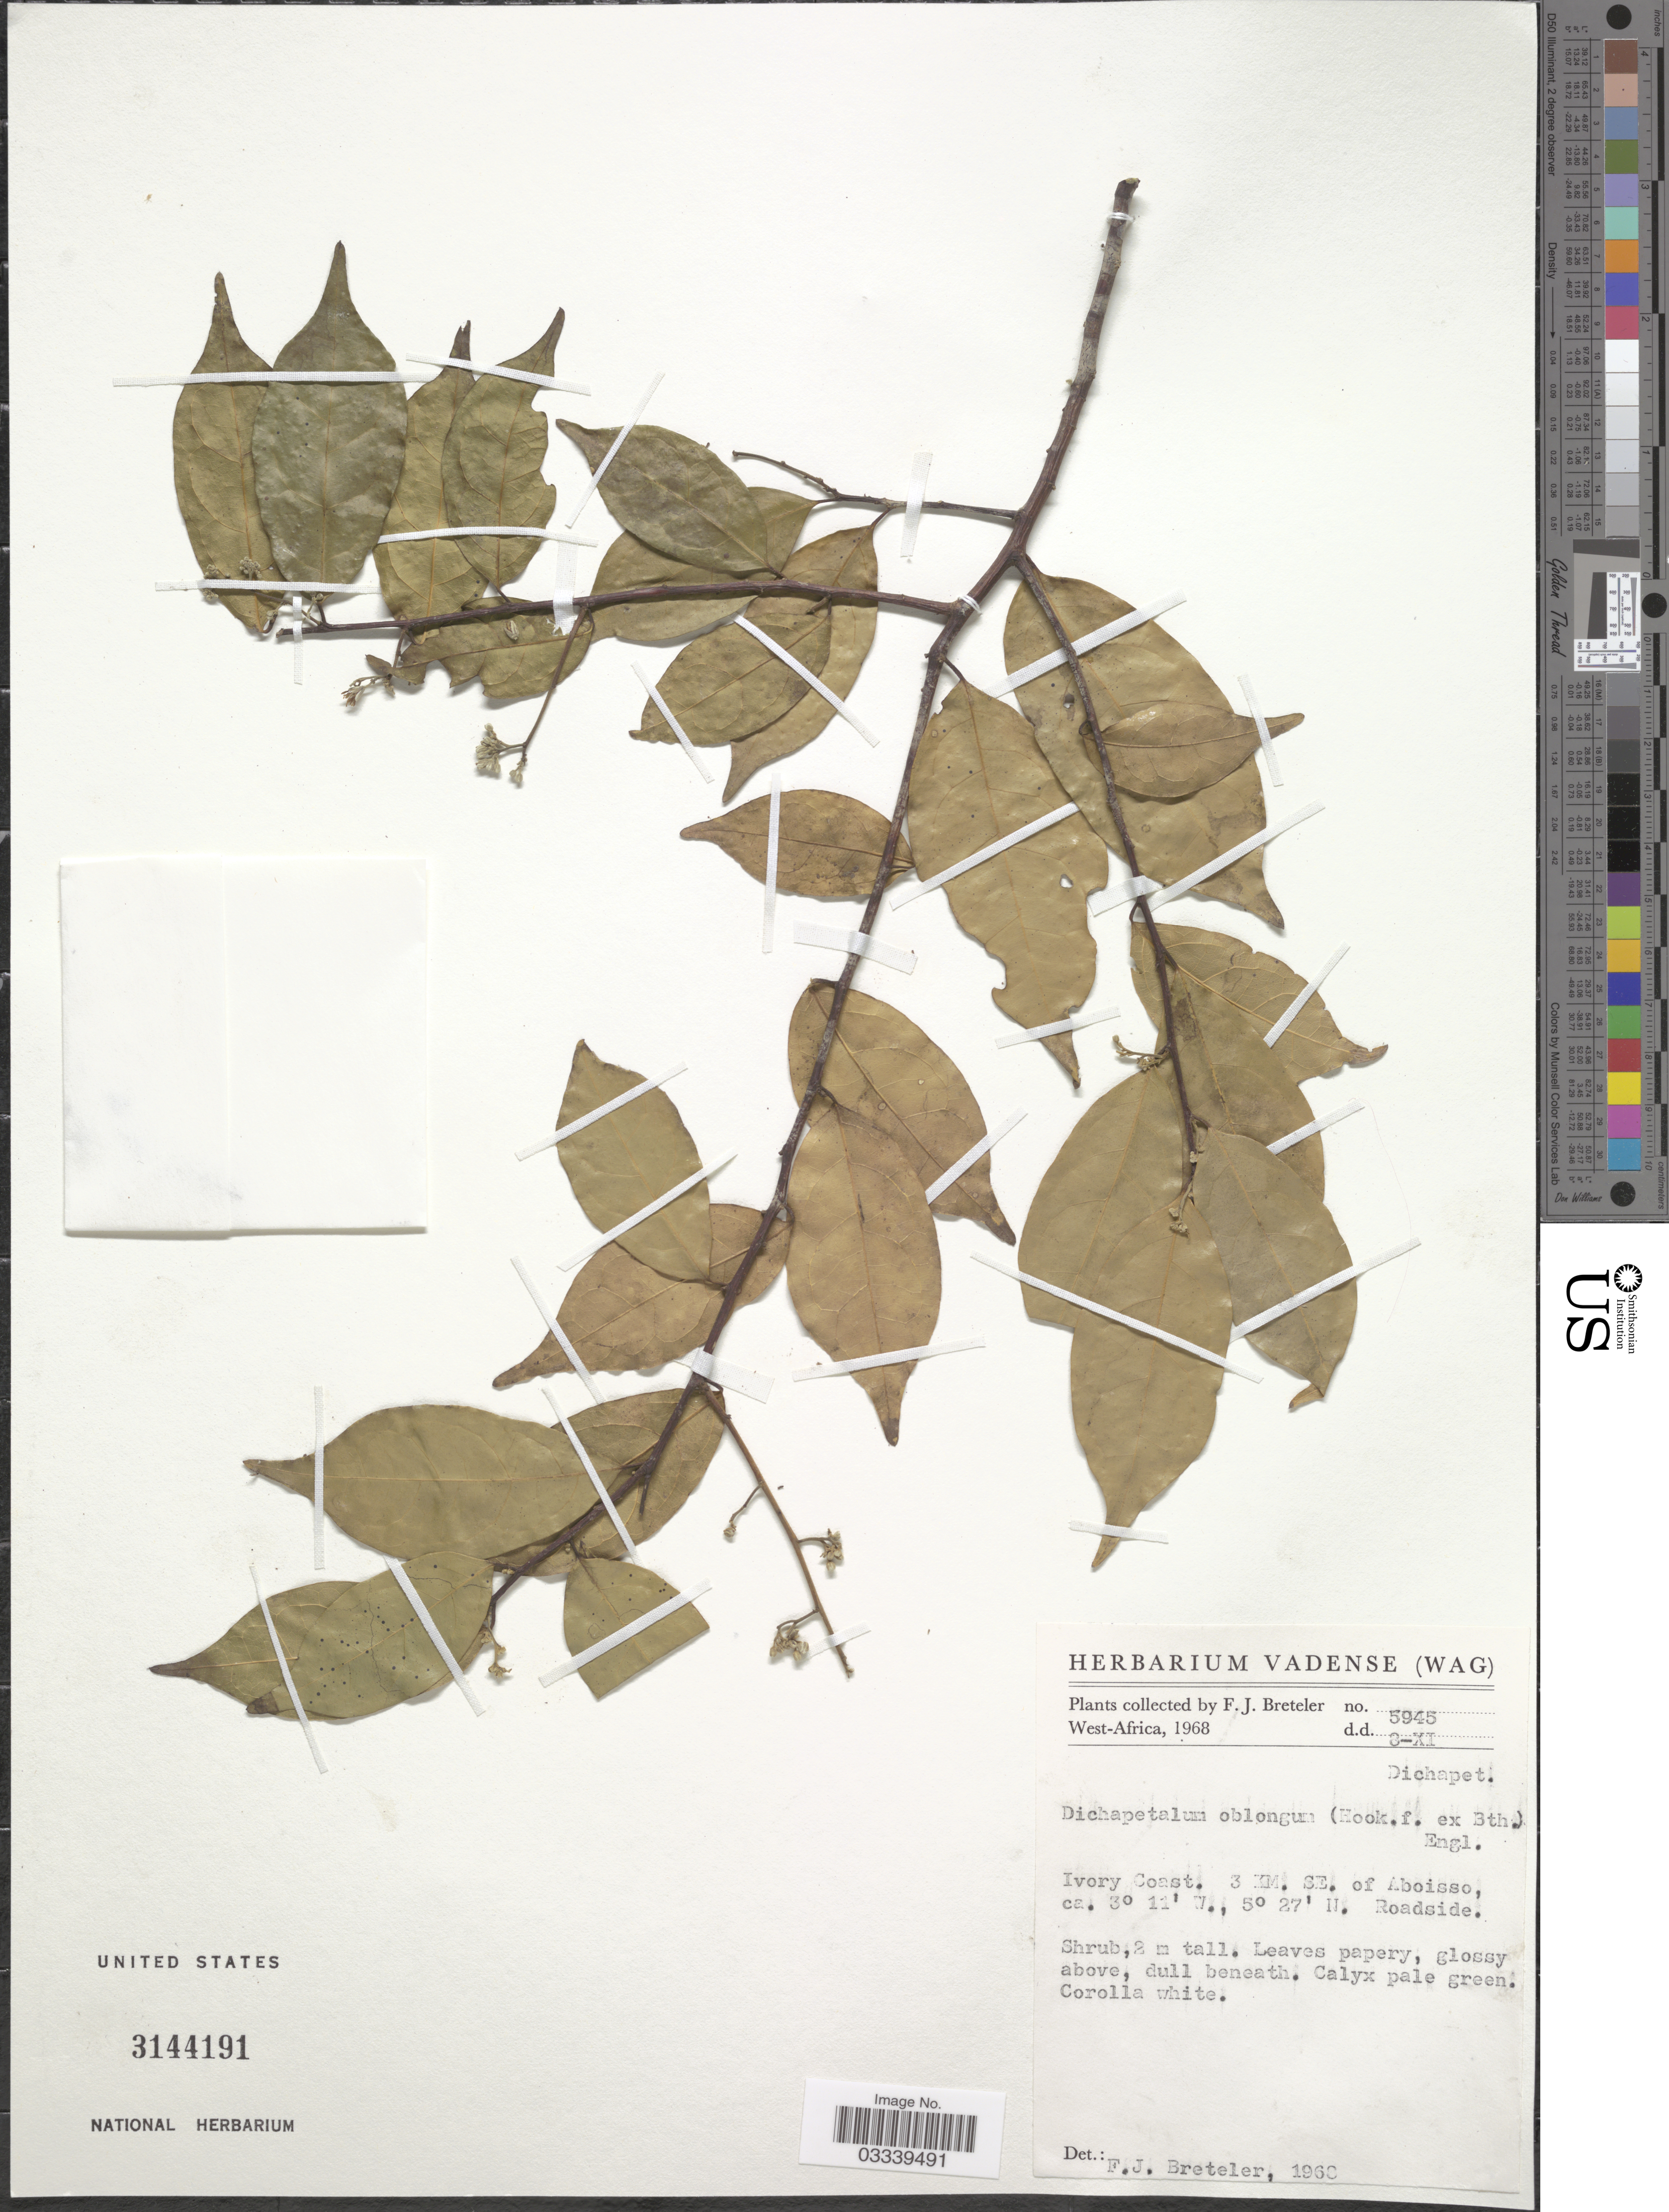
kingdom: Plantae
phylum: Tracheophyta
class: Magnoliopsida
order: Malpighiales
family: Dichapetalaceae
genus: Dichapetalum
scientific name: Dichapetalum oblongum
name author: (Hook. f.) Engl.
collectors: F. J. Breteler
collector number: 5945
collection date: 1968-11-03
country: Ivory Coast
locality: West-Africa. 3 KM. SE. of Aboisso.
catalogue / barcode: US 3144191